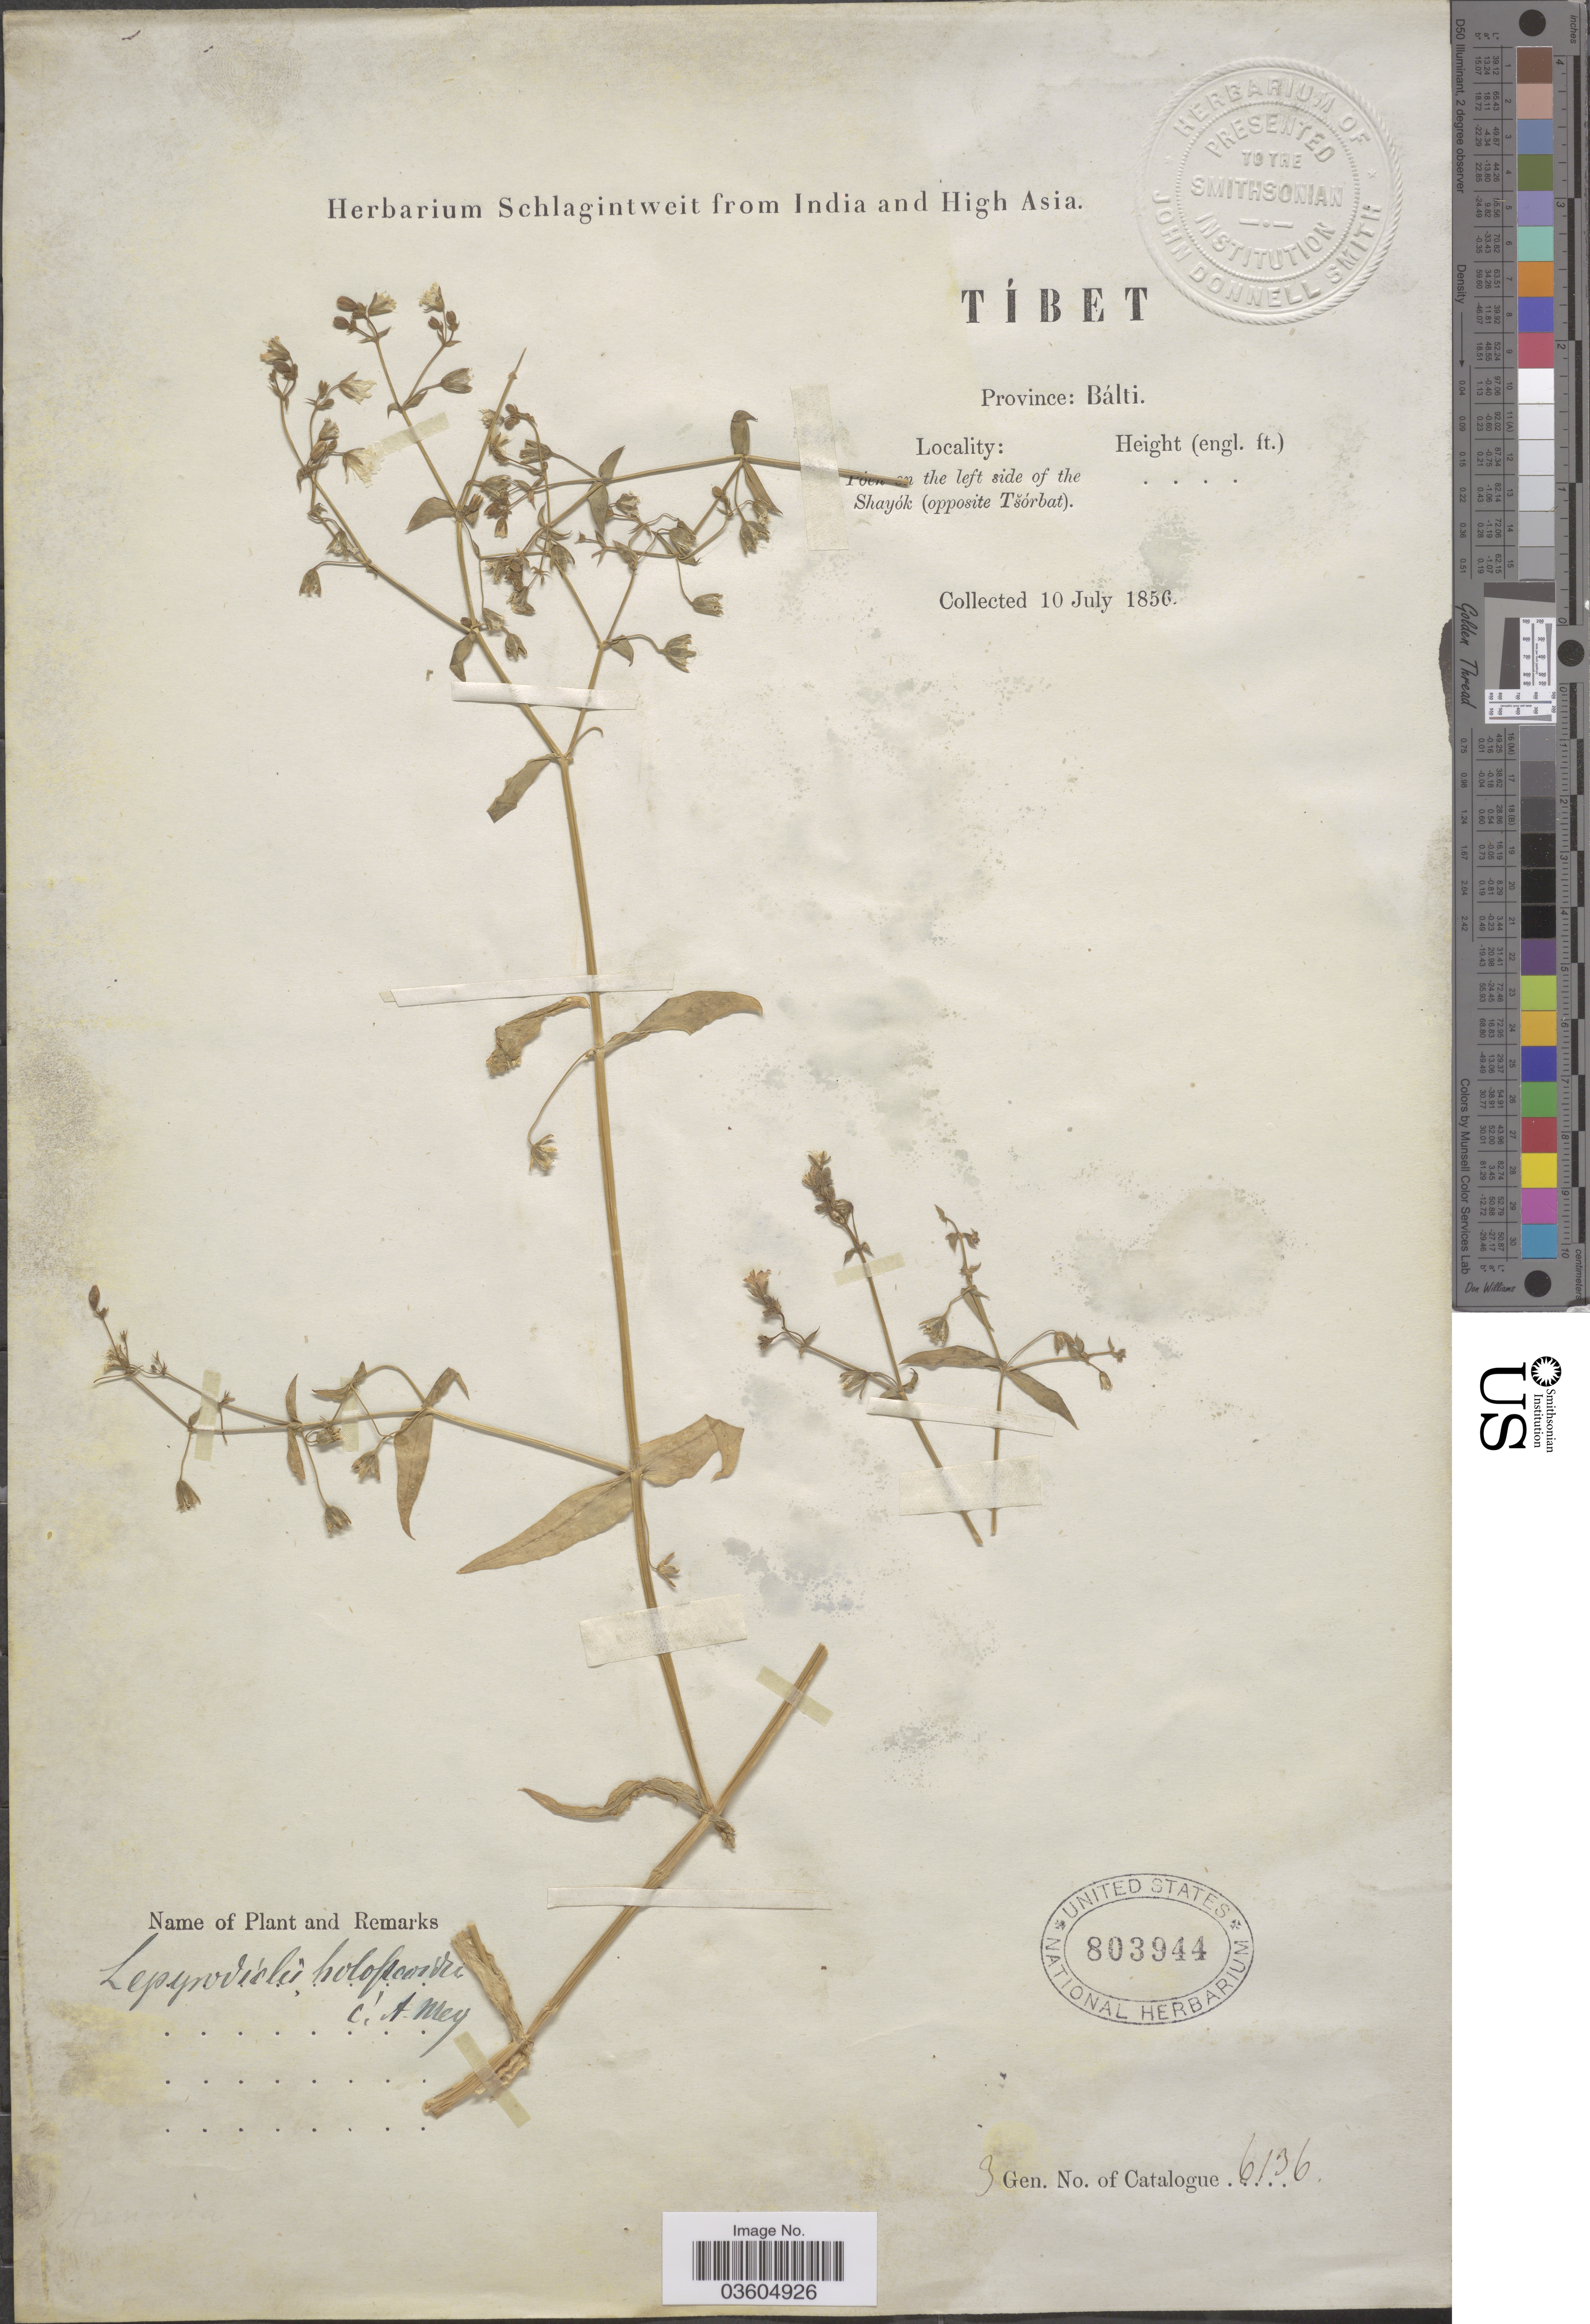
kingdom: Plantae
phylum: Tracheophyta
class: Magnoliopsida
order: Caryophyllales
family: Caryophyllaceae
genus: Lepyrodiclis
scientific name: Lepyrodiclis holosteoides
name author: (C.A. Mey.) Fenzl ex Fisch. & C.A. Mey.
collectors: ex herb. Schlagintweit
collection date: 1856-07-10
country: China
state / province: Xizang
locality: Tibet. Province: Bálti. [illegible text] the left side of the Shayók (opposite Tšórbat).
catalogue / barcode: US 803944